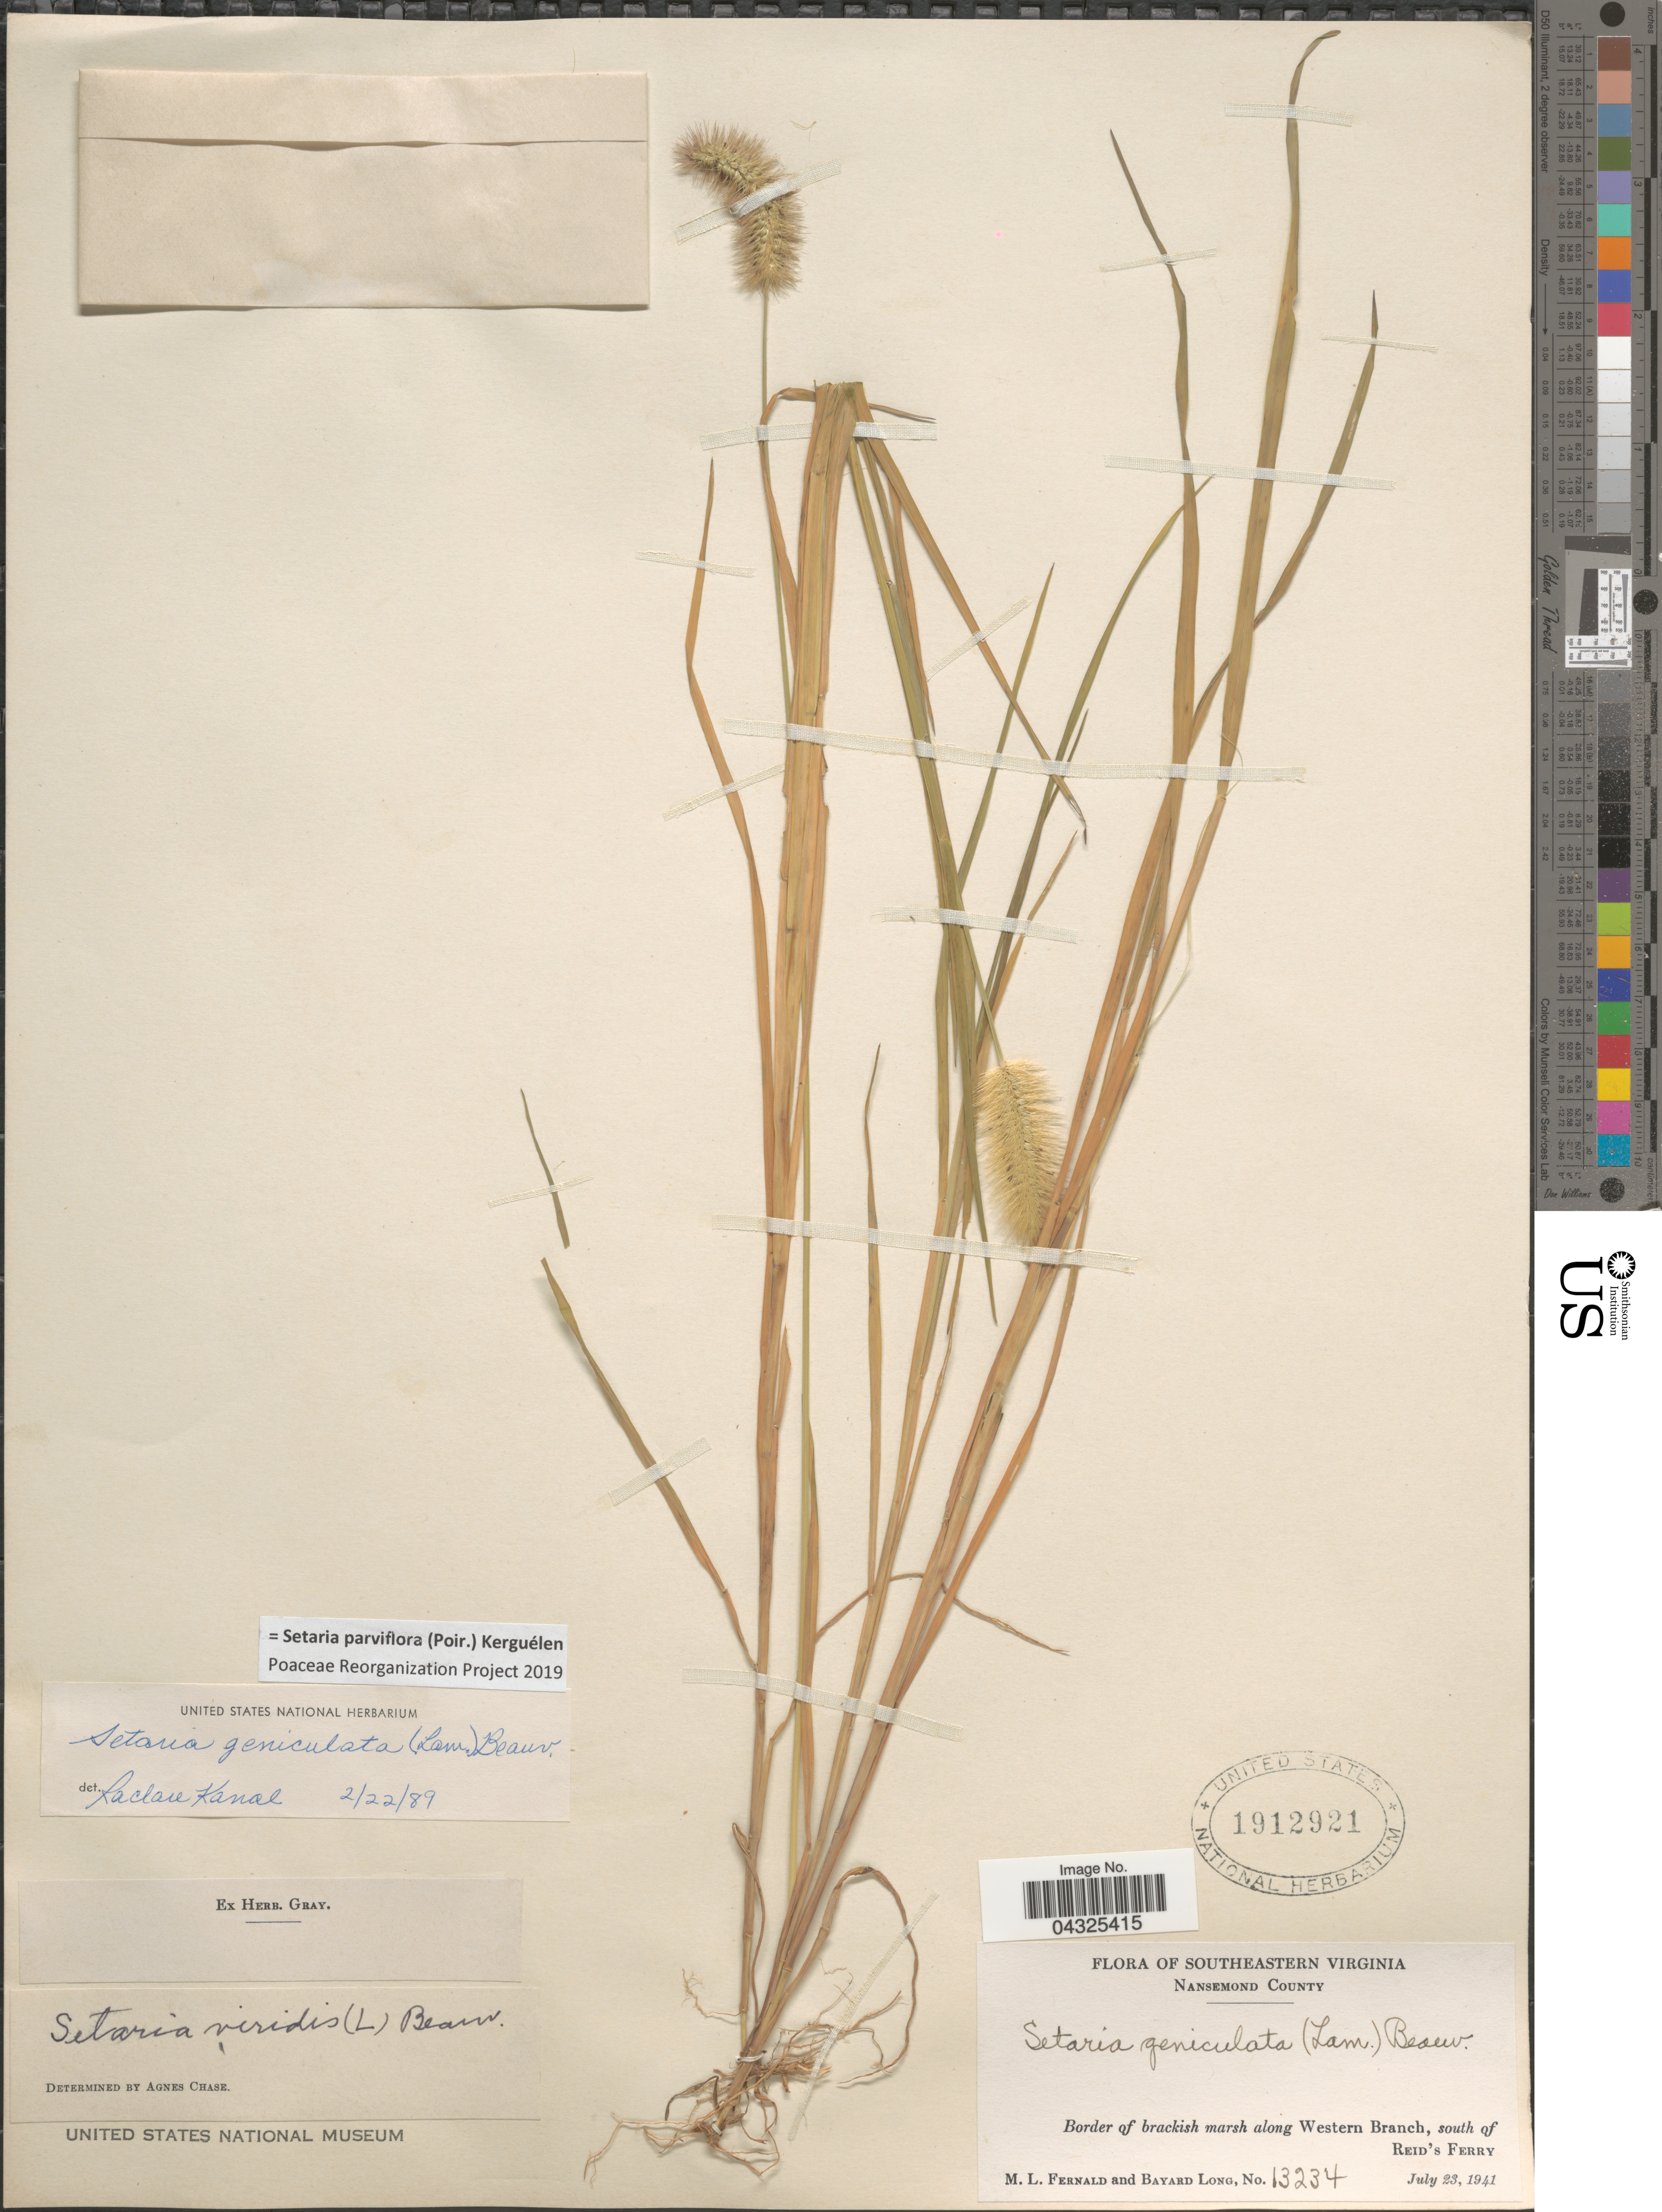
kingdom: Plantae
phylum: Tracheophyta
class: Liliopsida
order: Poales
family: Poaceae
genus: Setaria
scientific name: Setaria parviflora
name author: (Poir.) Kerguélen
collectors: M. L. Fernald & B. Long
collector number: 13234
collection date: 1941-07-23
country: United States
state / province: Virginia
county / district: City of Suffolk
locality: Southeastern Virginia. Nansemond County. Along Western Branch, south of Reid's Ferry.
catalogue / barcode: US 1912921